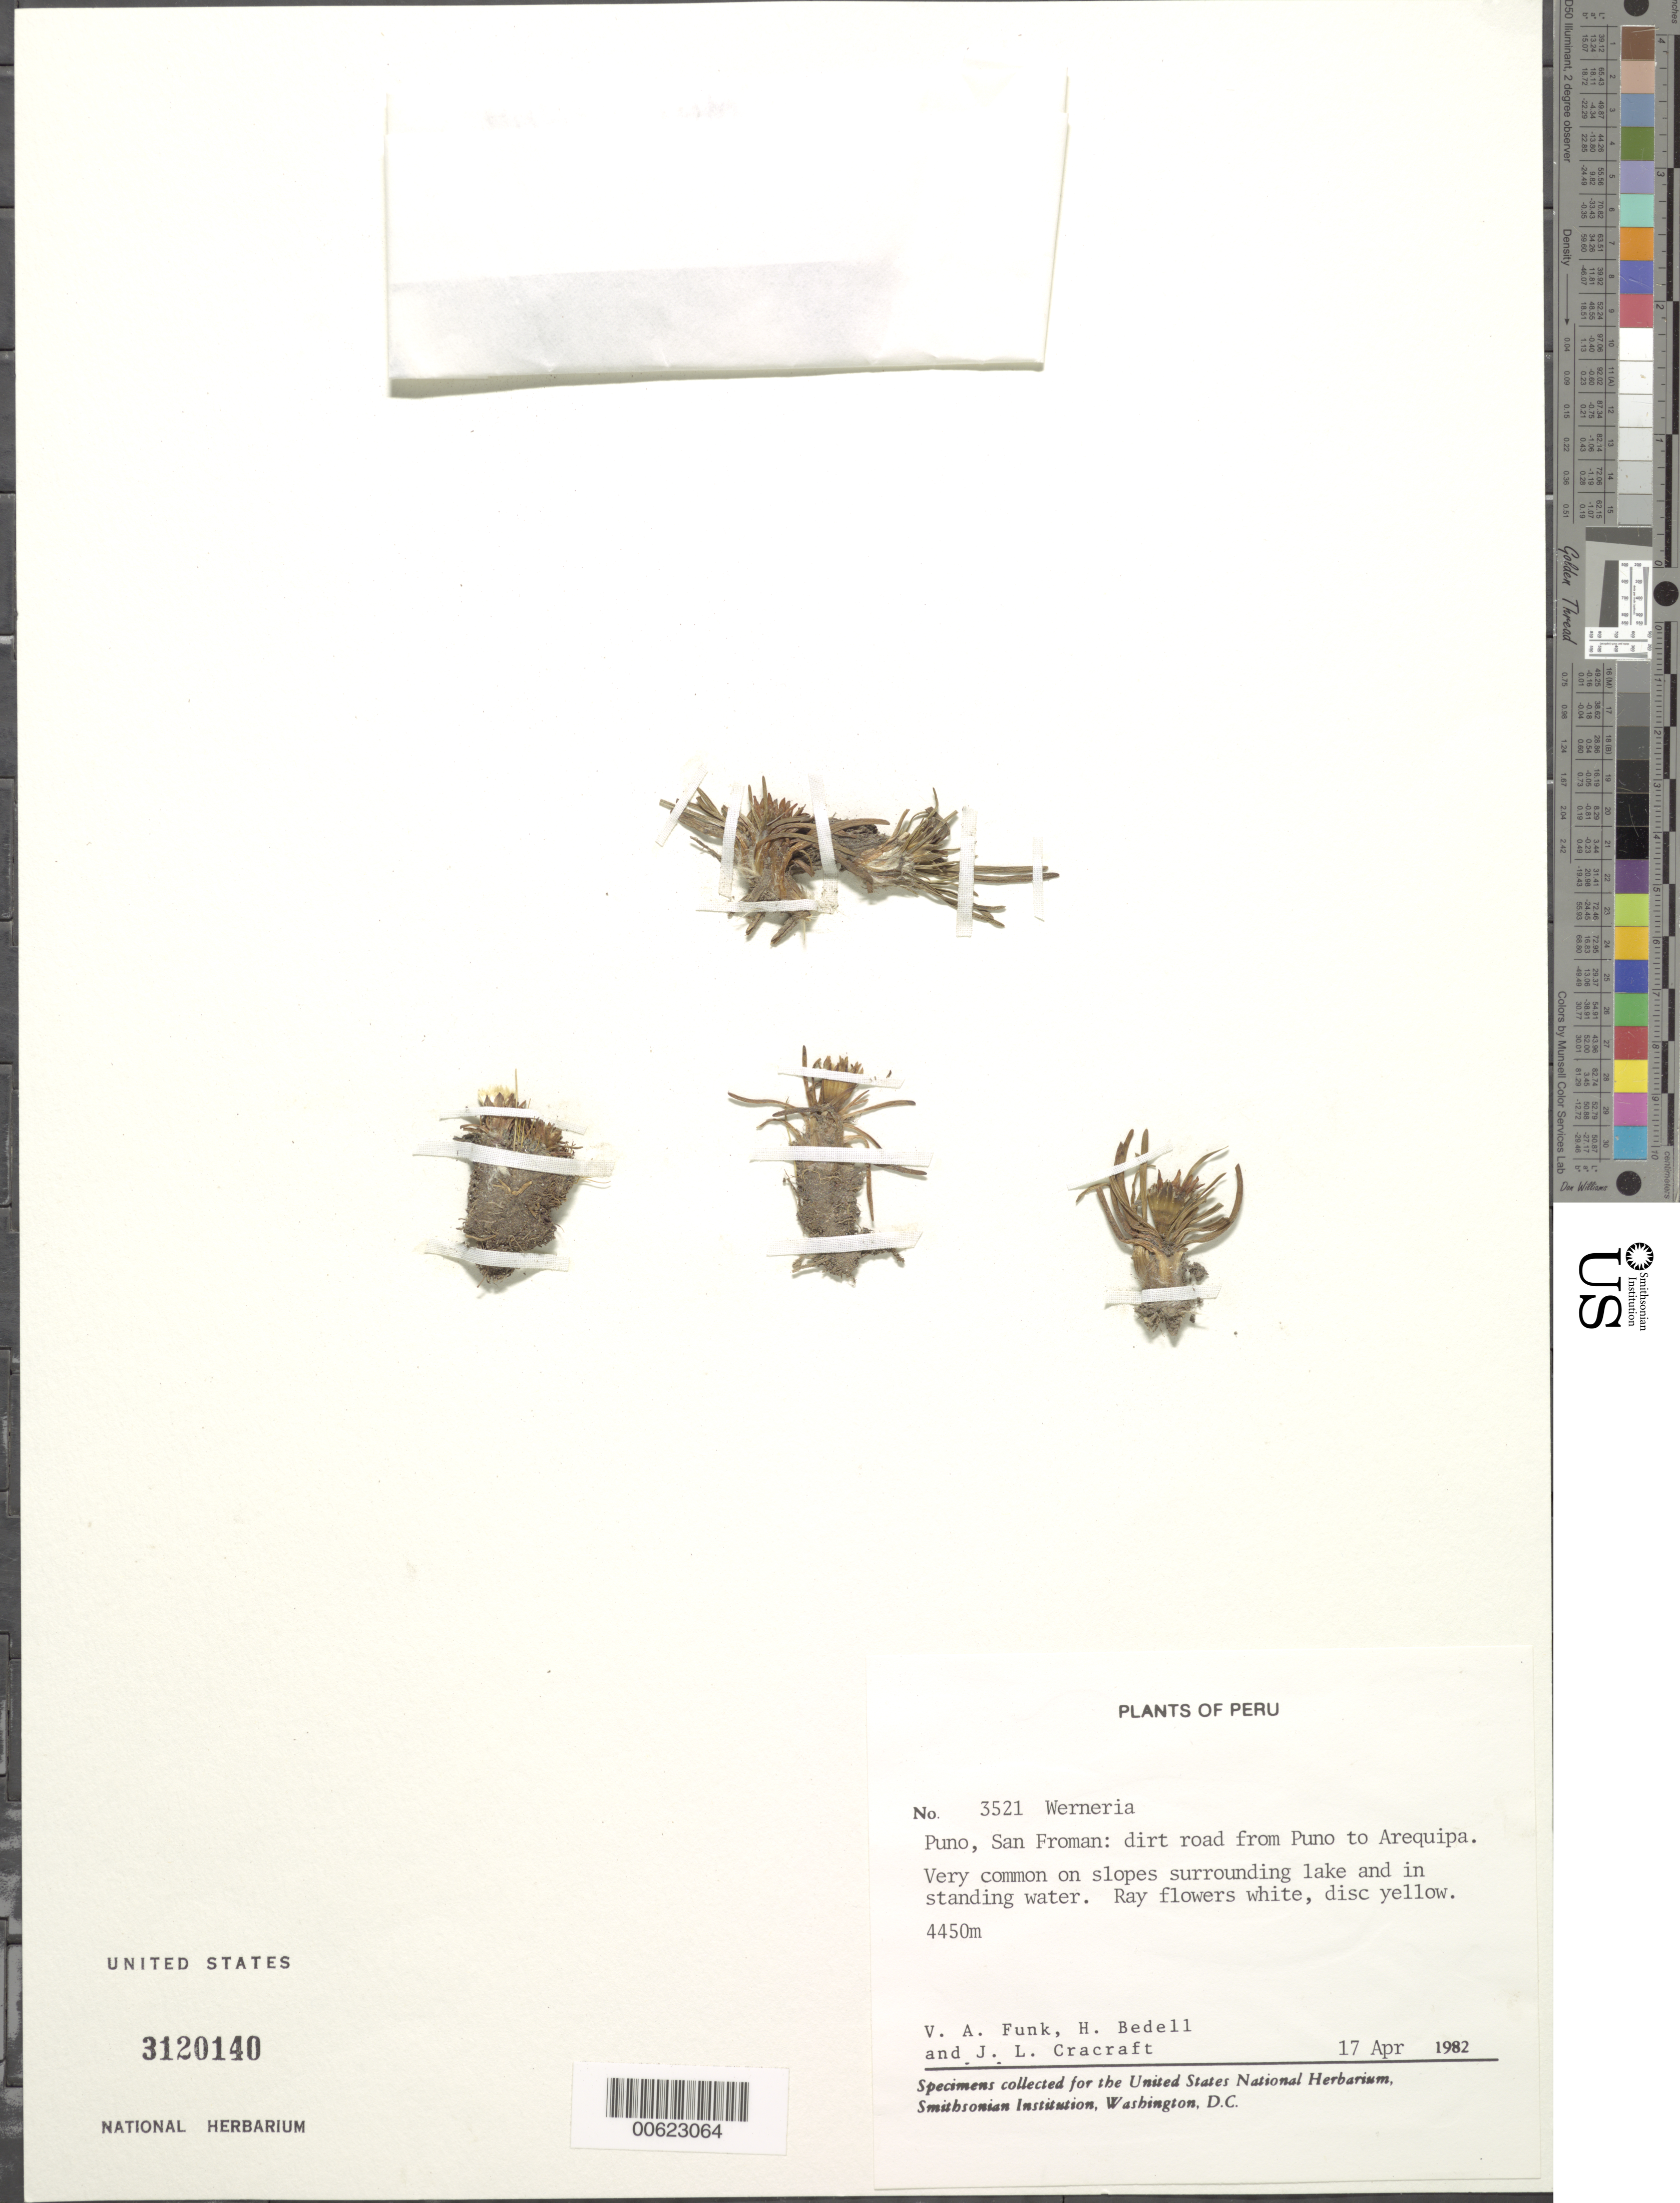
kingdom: Plantae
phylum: Tracheophyta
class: Magnoliopsida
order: Asterales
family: Asteraceae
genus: Werneria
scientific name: Werneria pygmaea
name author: Gillies ex Hook. & Arn.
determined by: Funk, Vicki A., (BOT), Smithsonian Institution - National Museum of Natural History (UNITED STATES)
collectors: V. Funk, J. L. Cracraft & H. G. Bedell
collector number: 3521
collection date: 1982-04-17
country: Peru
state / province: Puno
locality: Prov. Carabaya, San Forman: dirt road from Puno to Arequipa.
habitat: Very common on slopes surrounding lake and in standing water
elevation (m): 4450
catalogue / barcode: US 3120140